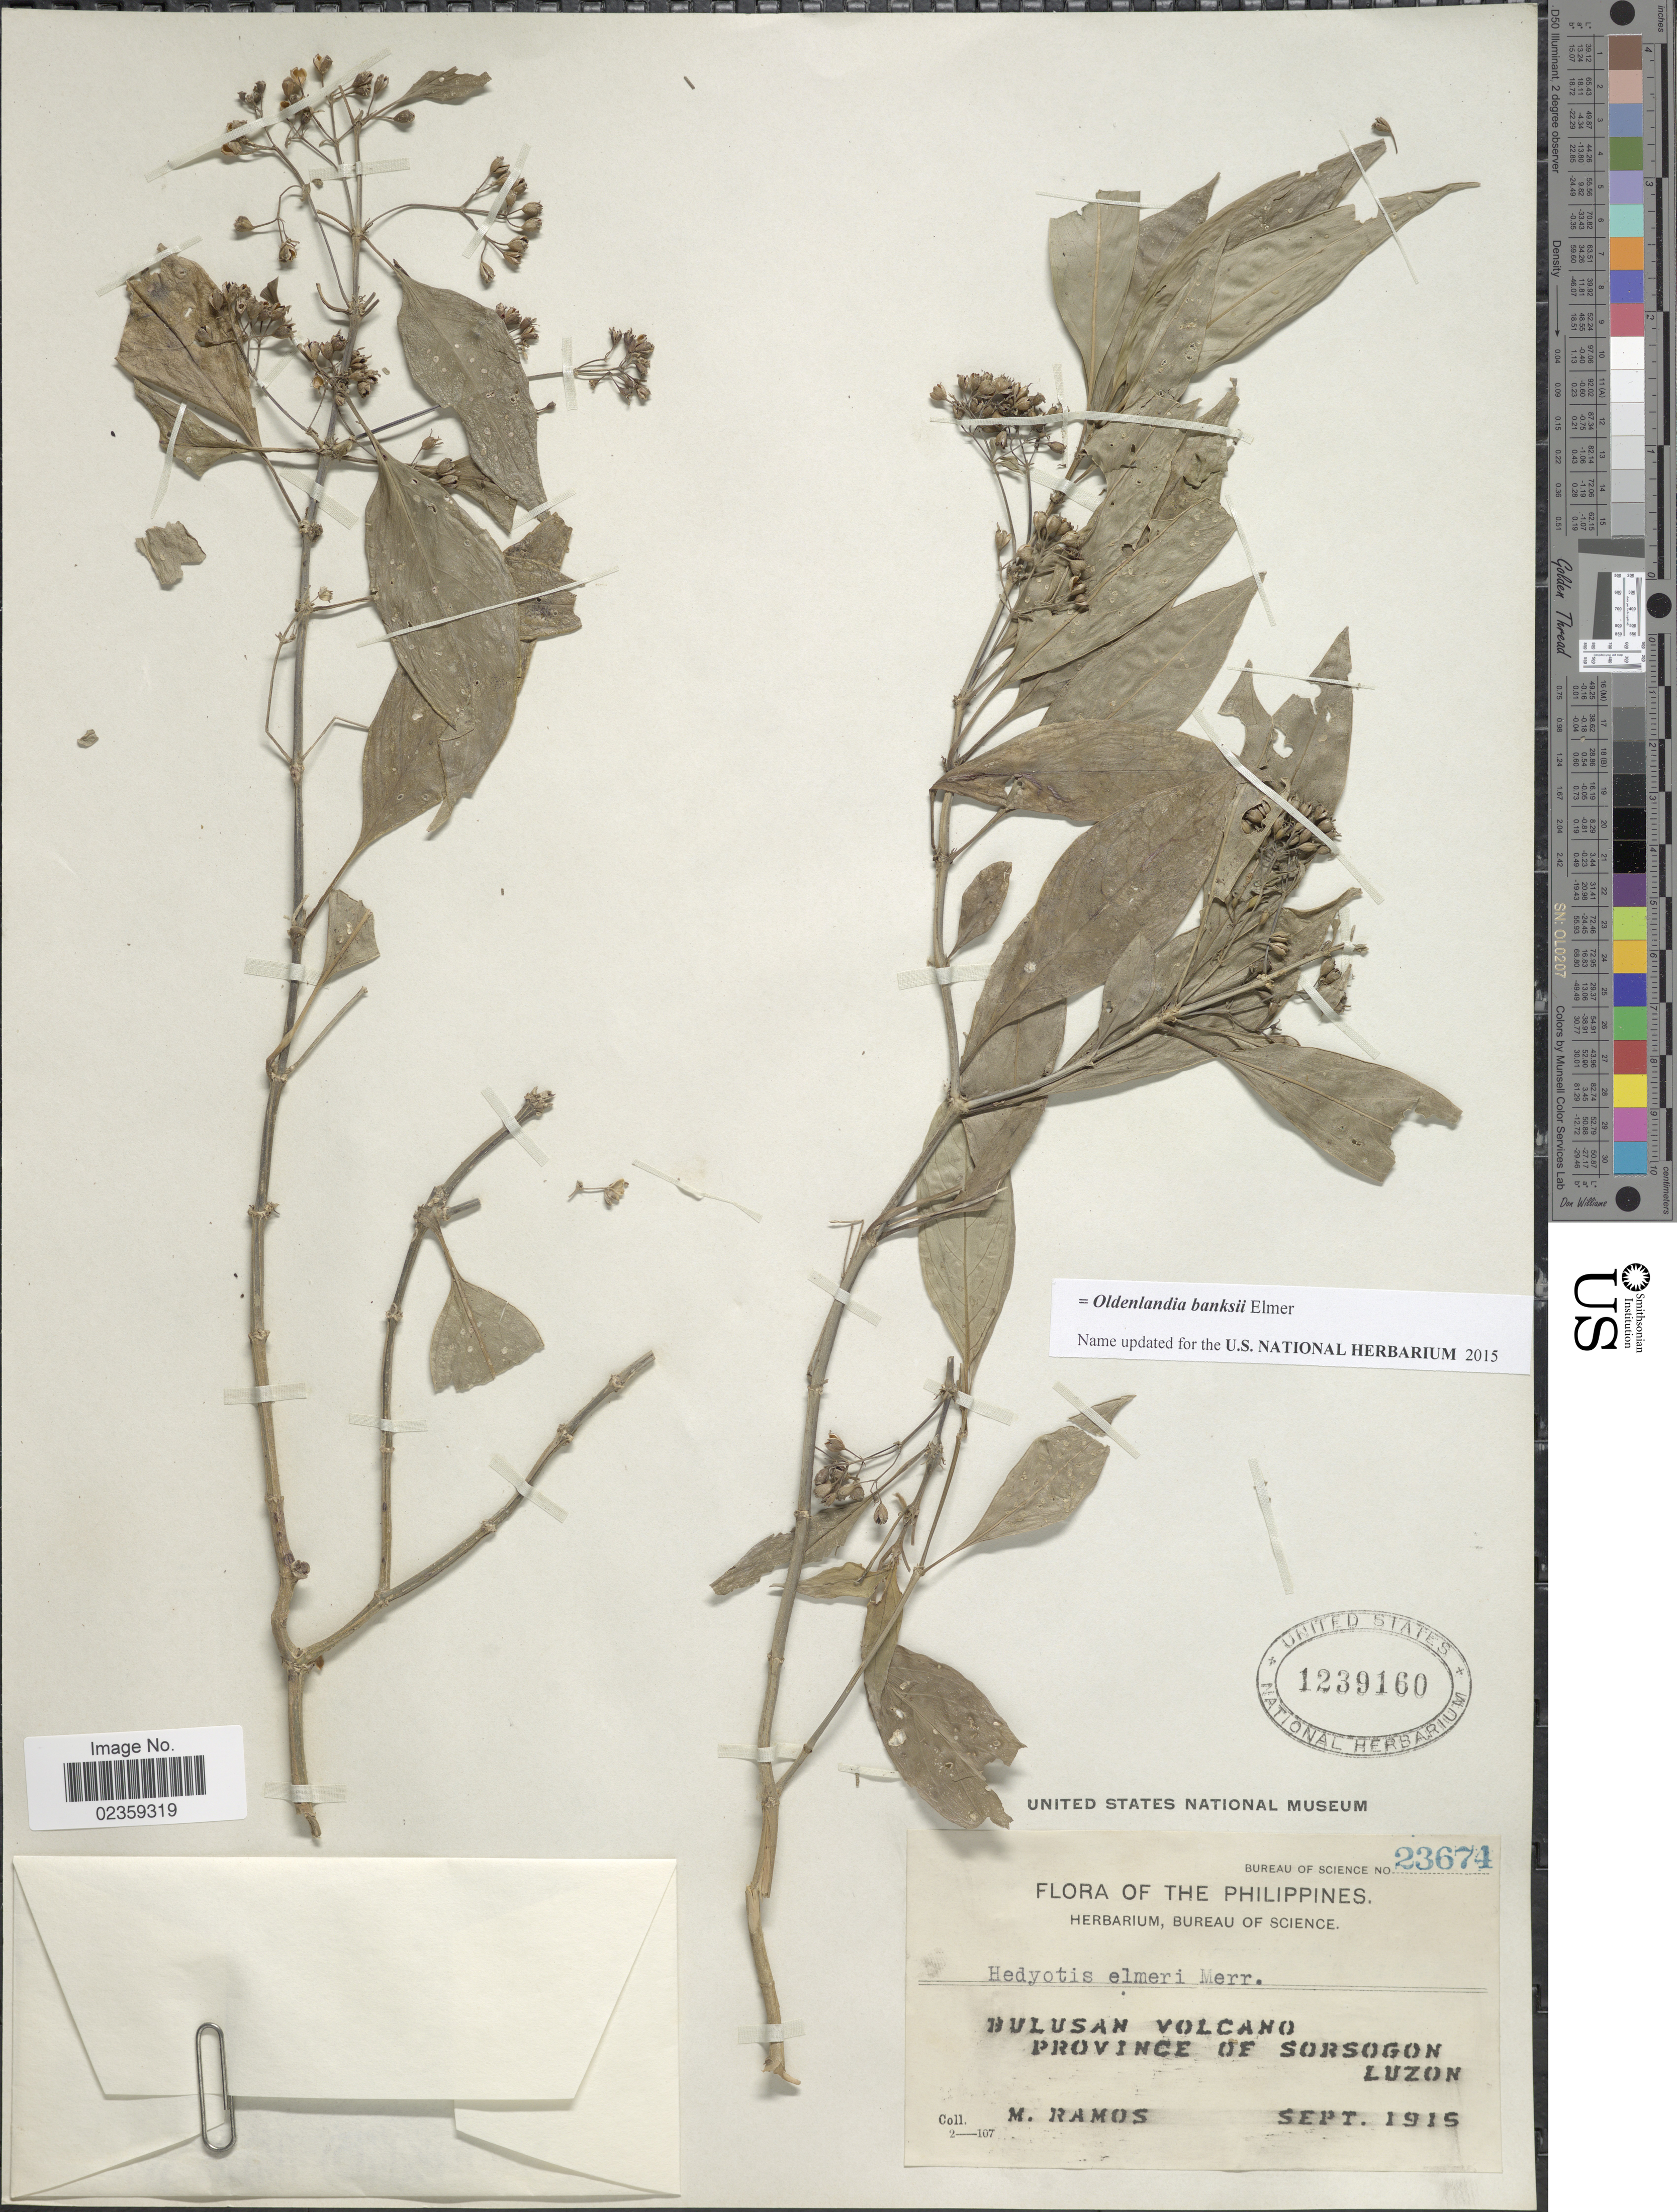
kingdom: Plantae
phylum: Tracheophyta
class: Magnoliopsida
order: Gentianales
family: Rubiaceae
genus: Oldenlandia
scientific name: Oldenlandia banksii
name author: Elmer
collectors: M. Ramos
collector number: Bureau of Science 23674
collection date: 1915-09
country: Philippines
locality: Bulusan Volcano. Province of Sorsogon. Luzon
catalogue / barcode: US 1239160